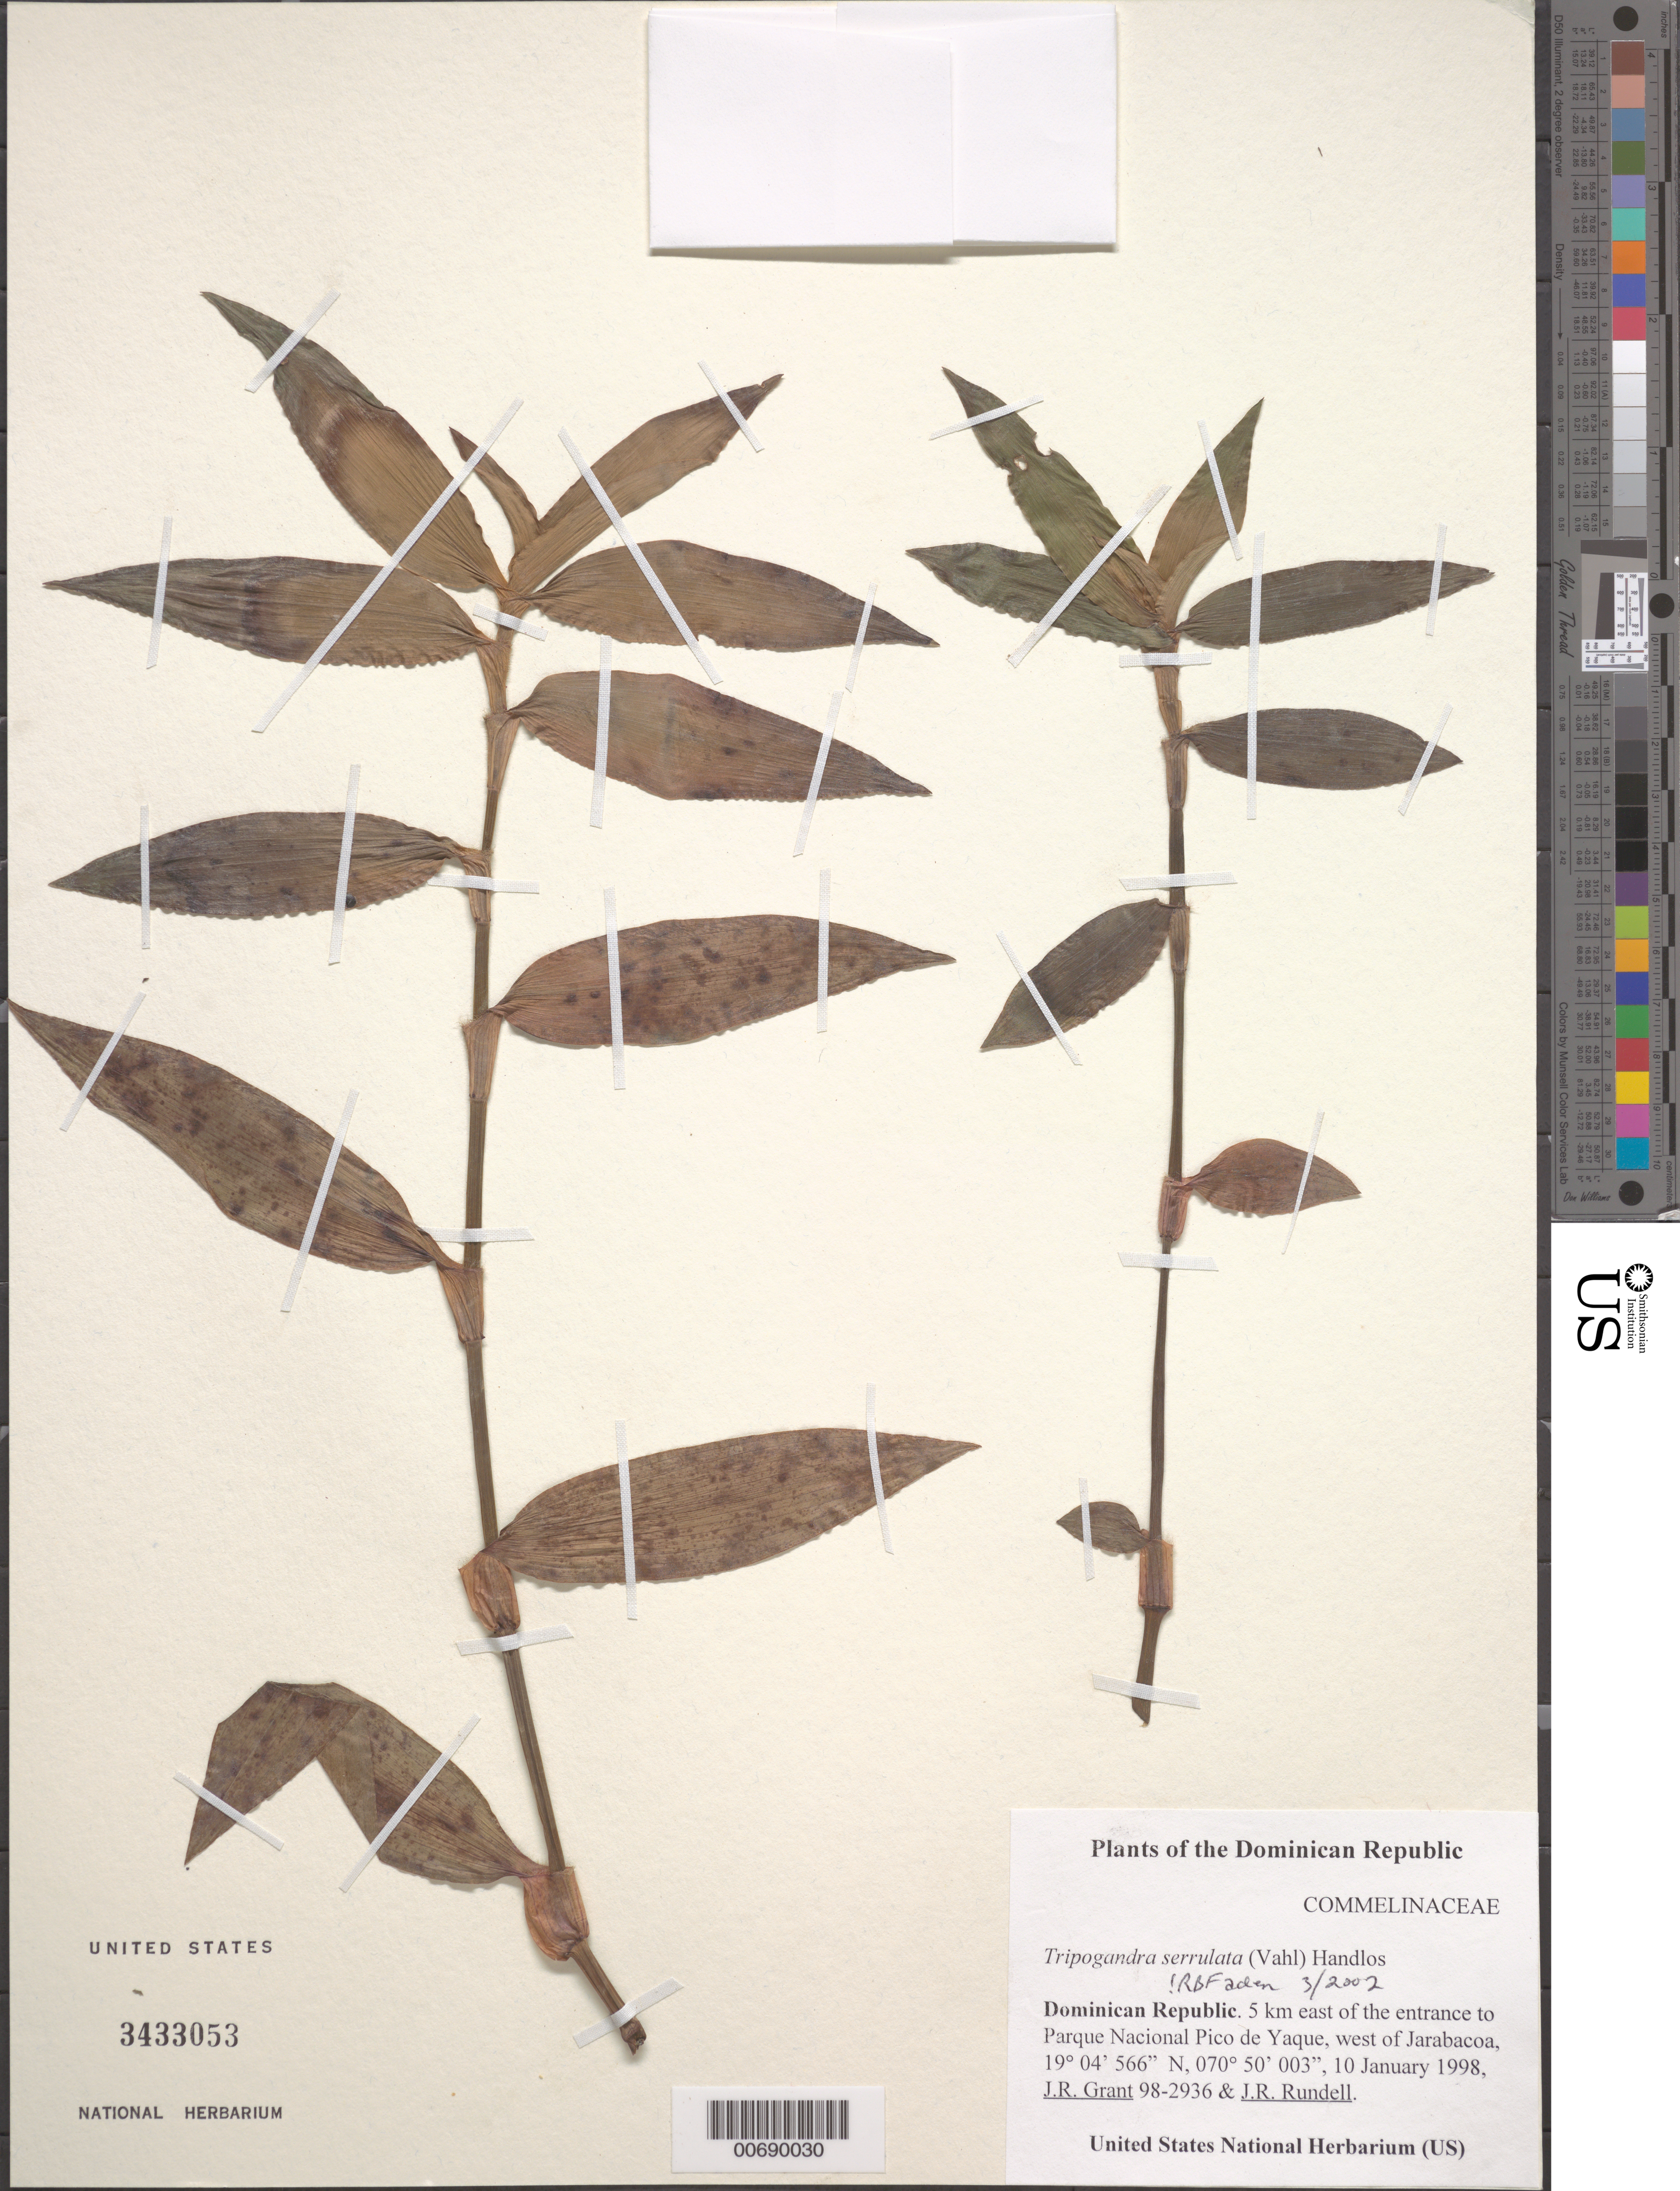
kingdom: Plantae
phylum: Tracheophyta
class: Liliopsida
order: Commelinales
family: Commelinaceae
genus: Tripogandra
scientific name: Tripogandra serrulata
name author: (Vahl) Handlos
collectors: J. R. Grant & J. R. Rundell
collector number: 98-2936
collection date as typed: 10 Jan 1998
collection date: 1998-01-10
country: Dominican Republic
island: Hispaniola Island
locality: E of the entrance to Parque Nacional Pico de Yaque, W of Jarabacoa.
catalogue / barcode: US 3433053